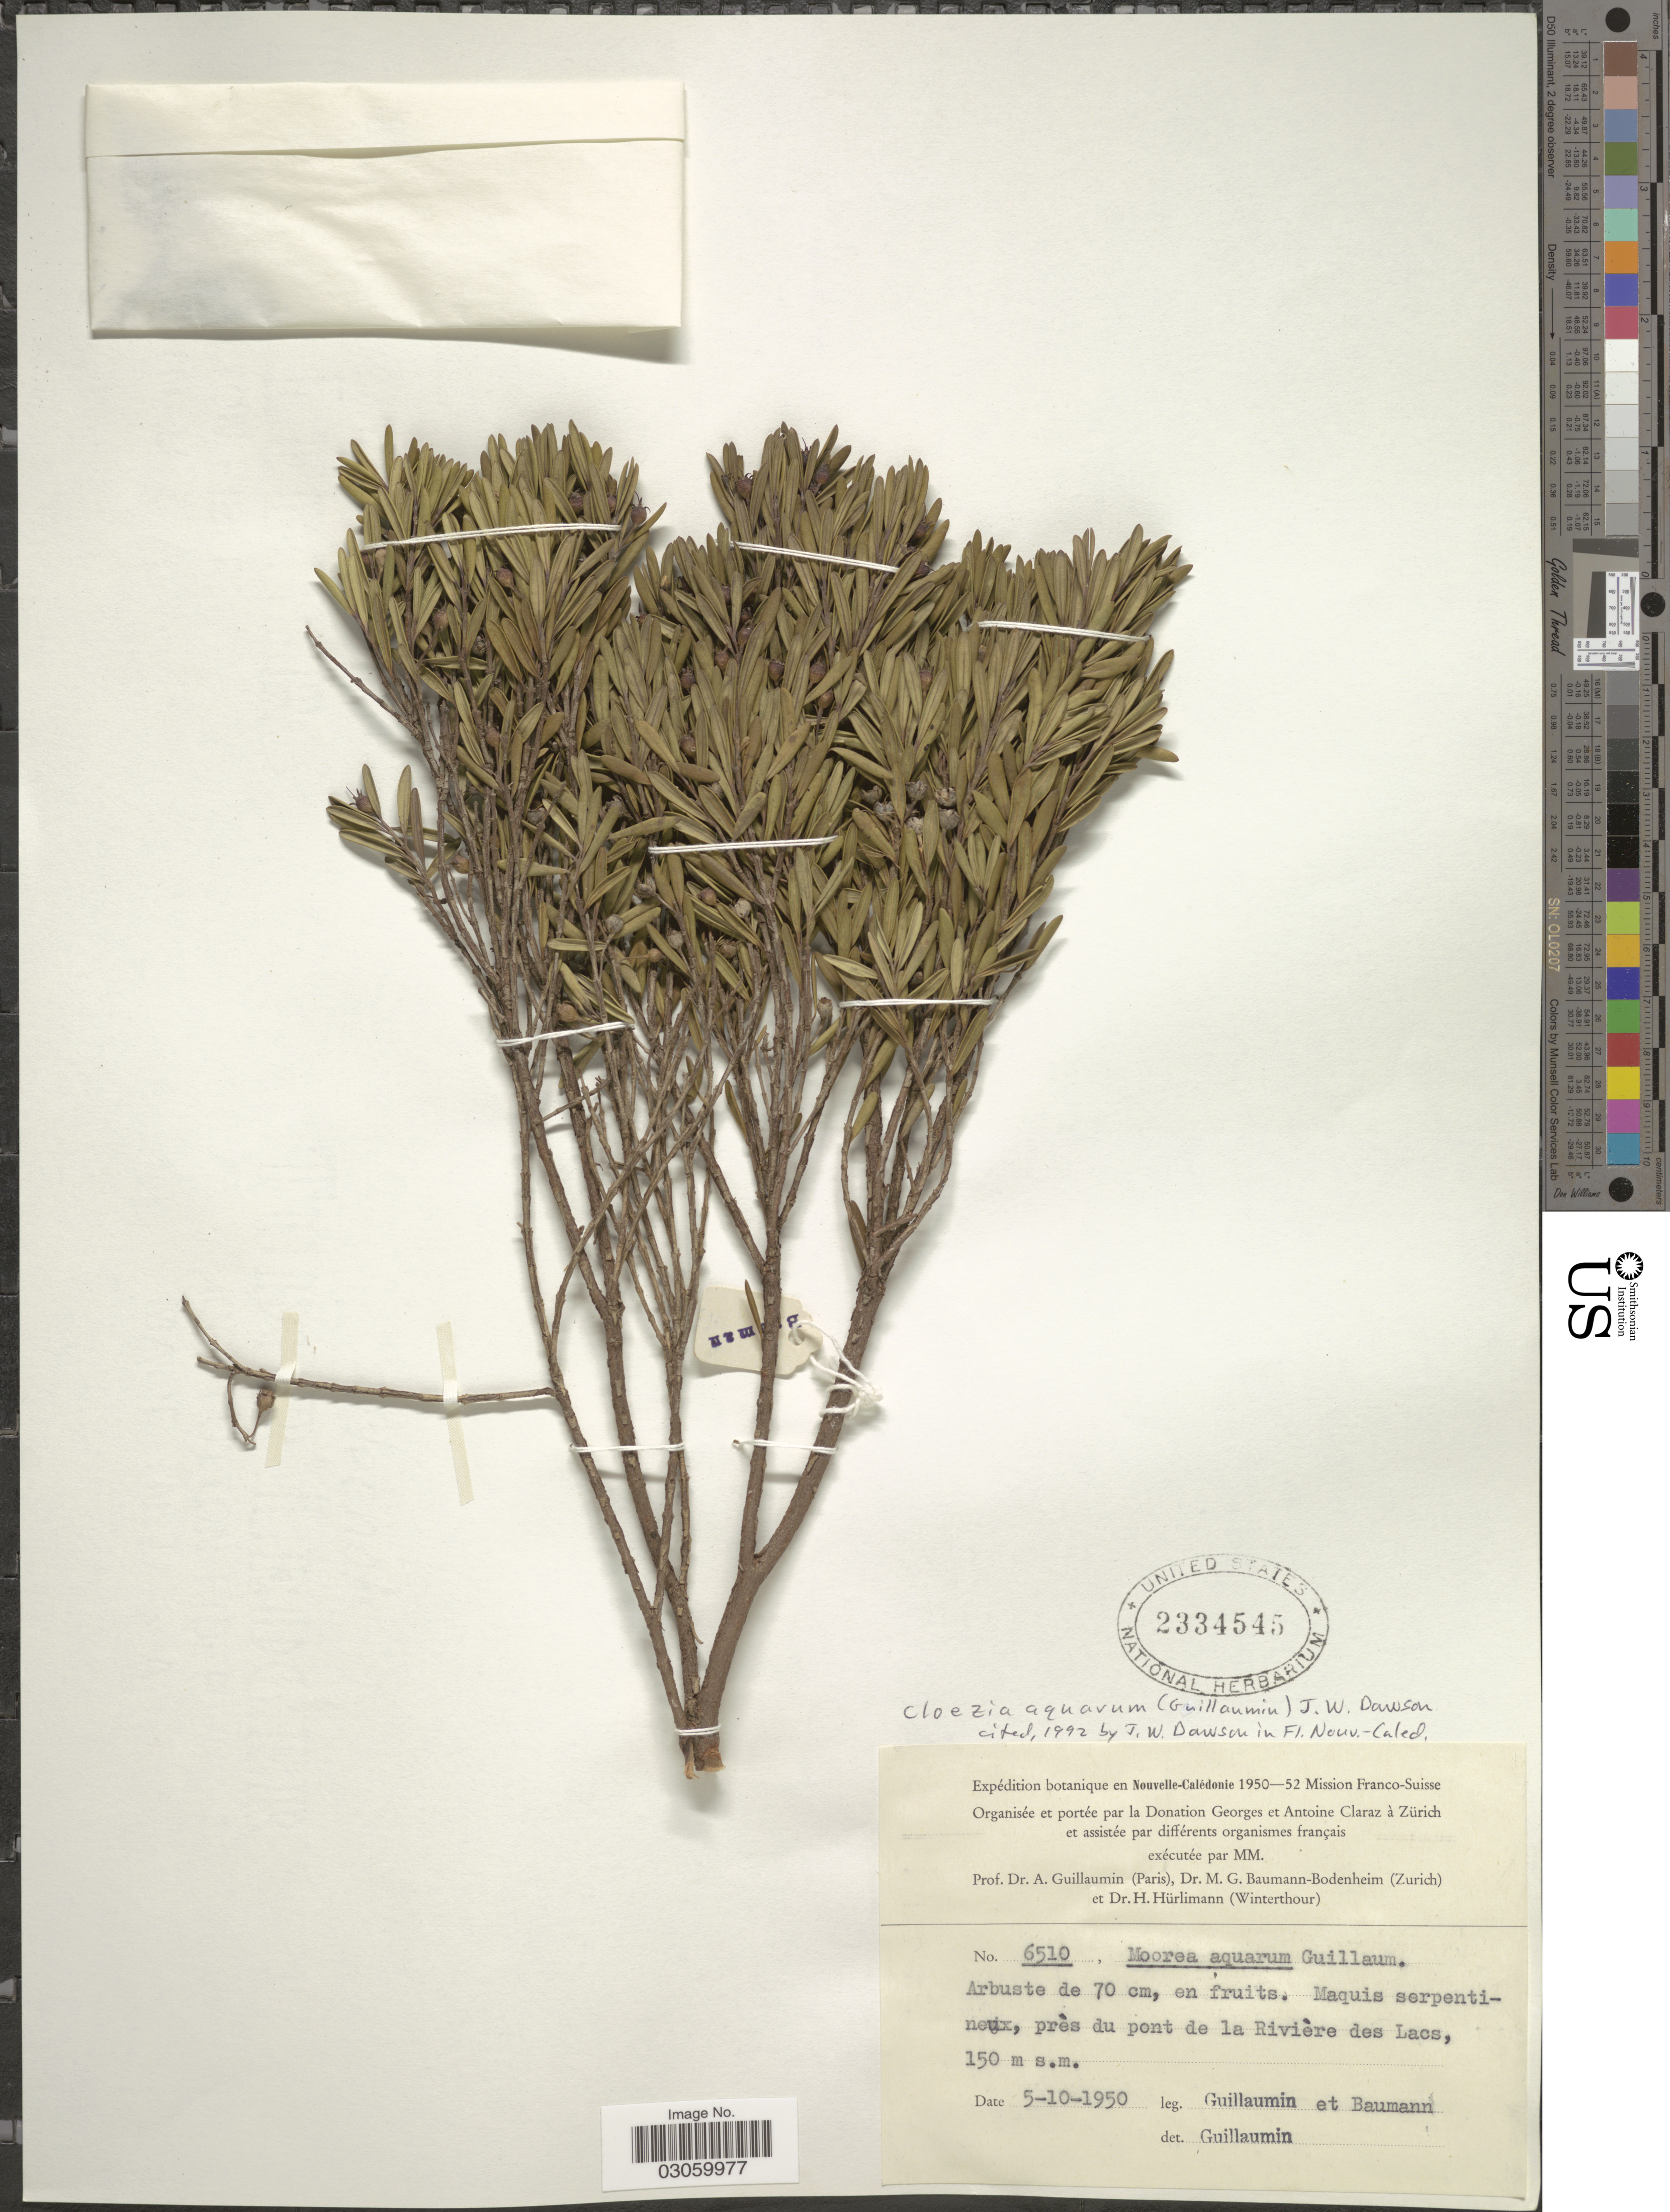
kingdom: Plantae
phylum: Tracheophyta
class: Magnoliopsida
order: Myrtales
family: Myrtaceae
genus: Cloezia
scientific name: Cloezia aquarum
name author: (Guillaumin) J.W. Dawson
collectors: A. Guillaumin & M. G. Baumann-Bodenheim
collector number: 6510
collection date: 1950-10-05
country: New Caledonia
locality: Nouvelle-Calédonie, Maquis serpentineux, près du pont de la Rivière des Lacs.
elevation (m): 150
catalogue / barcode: US 2334545